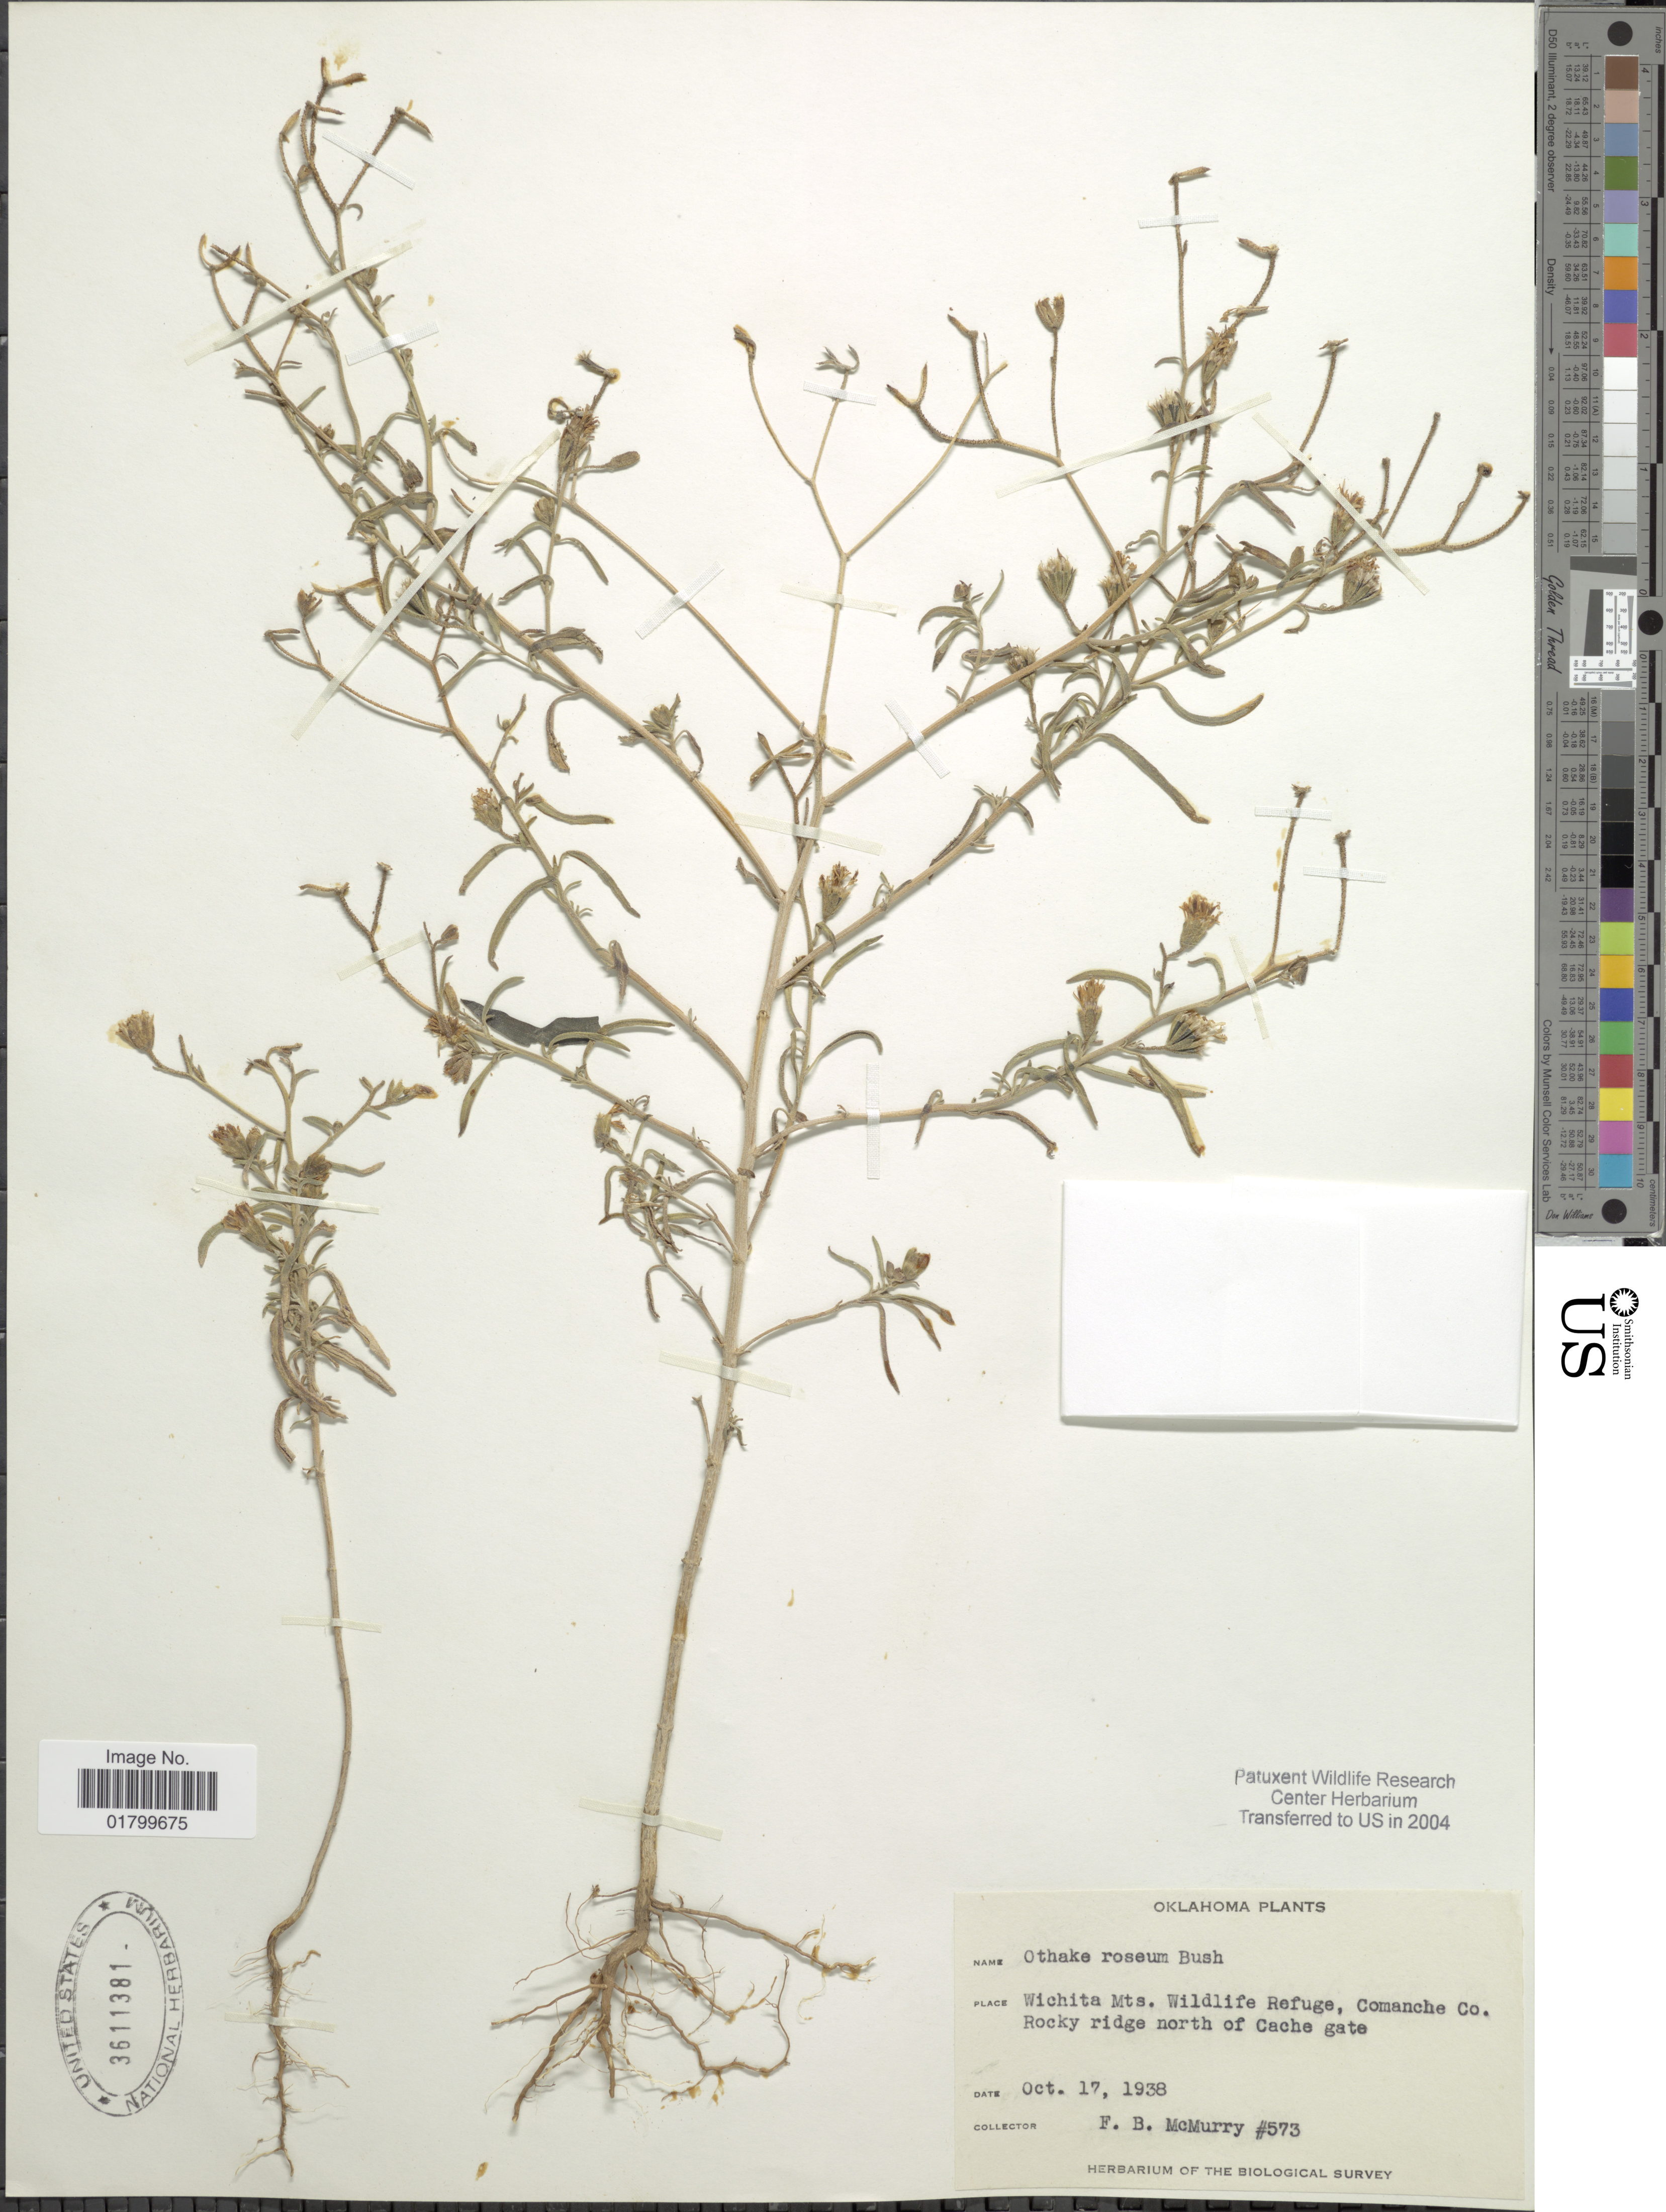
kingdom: Plantae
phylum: Tracheophyta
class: Magnoliopsida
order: Asterales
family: Asteraceae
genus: Palafoxia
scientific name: Palafoxia rosea var. rosea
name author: (Bush) Cory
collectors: F. B. McMurry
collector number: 573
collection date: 1938-10-17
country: United States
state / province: Oklahoma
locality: Wichita Mts. Wildlife Refuge, Comanche Co., Rocky ridge north of Cache gate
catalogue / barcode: US 3611381